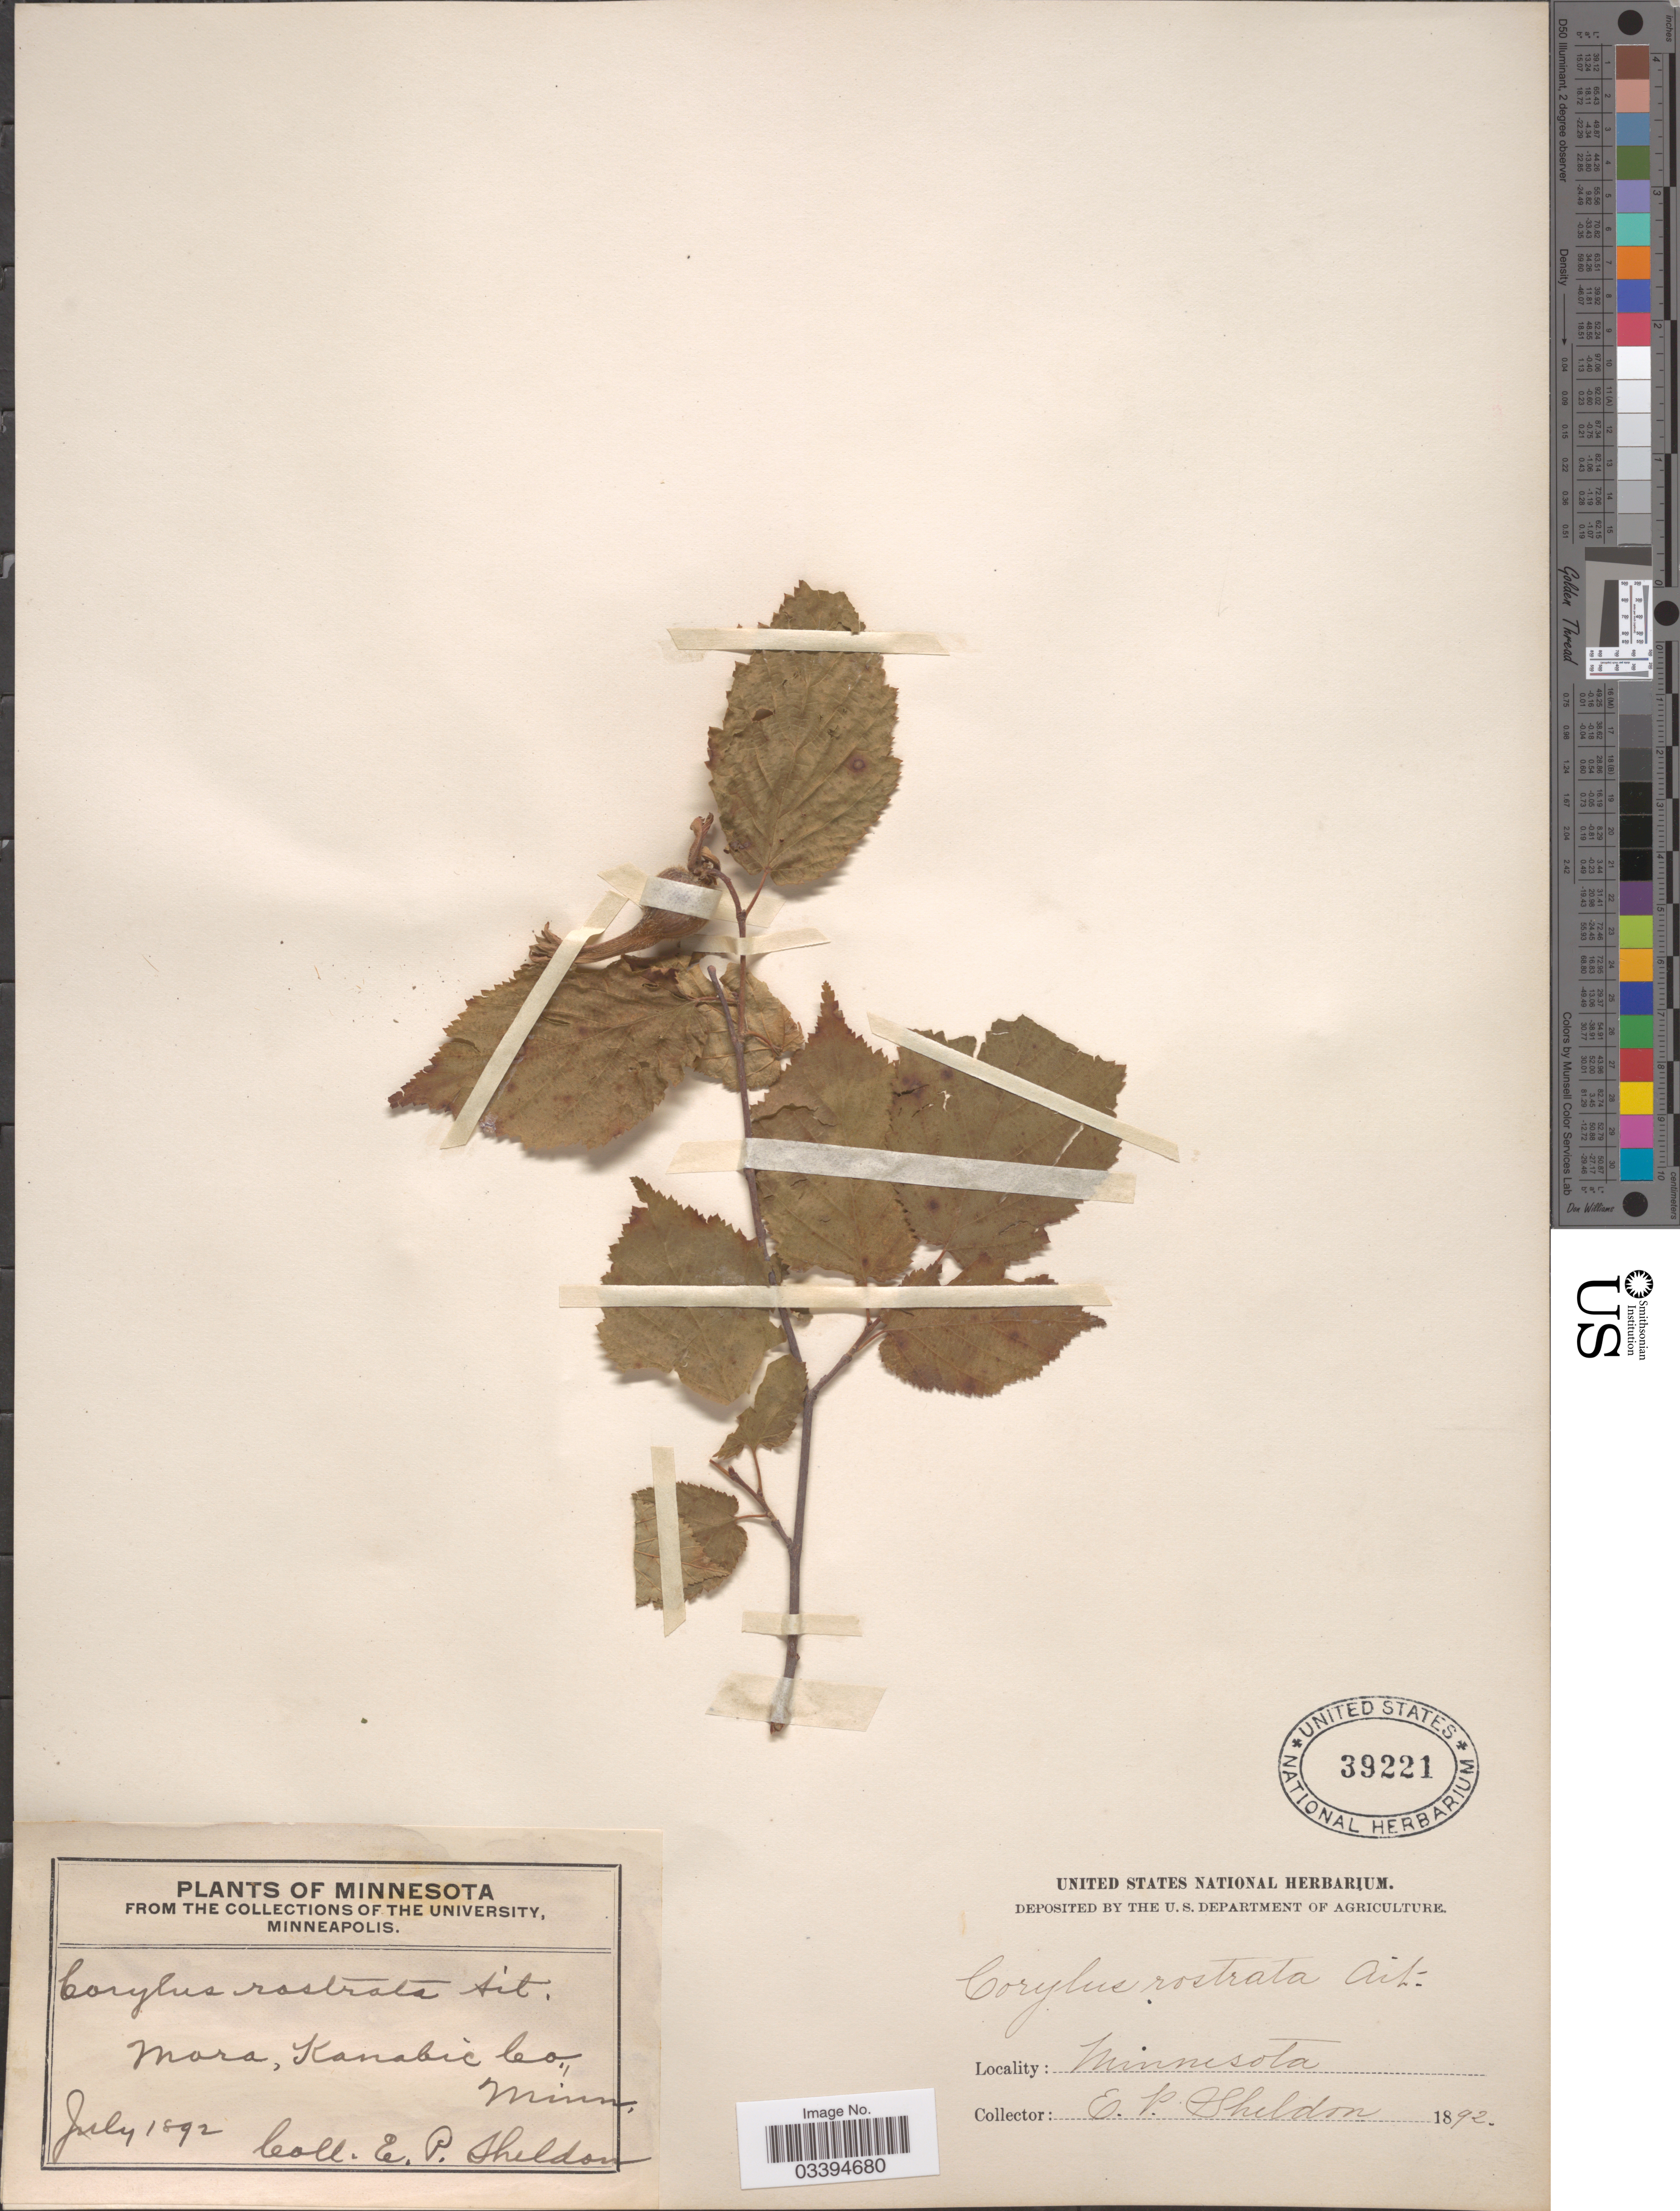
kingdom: Plantae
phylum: Tracheophyta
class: Magnoliopsida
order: Fagales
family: Betulaceae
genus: Corylus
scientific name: Corylus cornuta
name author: Marshall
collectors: E. P. Sheldon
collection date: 1892-07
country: United States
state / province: Minnesota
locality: Mora, Kanabic Co.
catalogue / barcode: US 39221